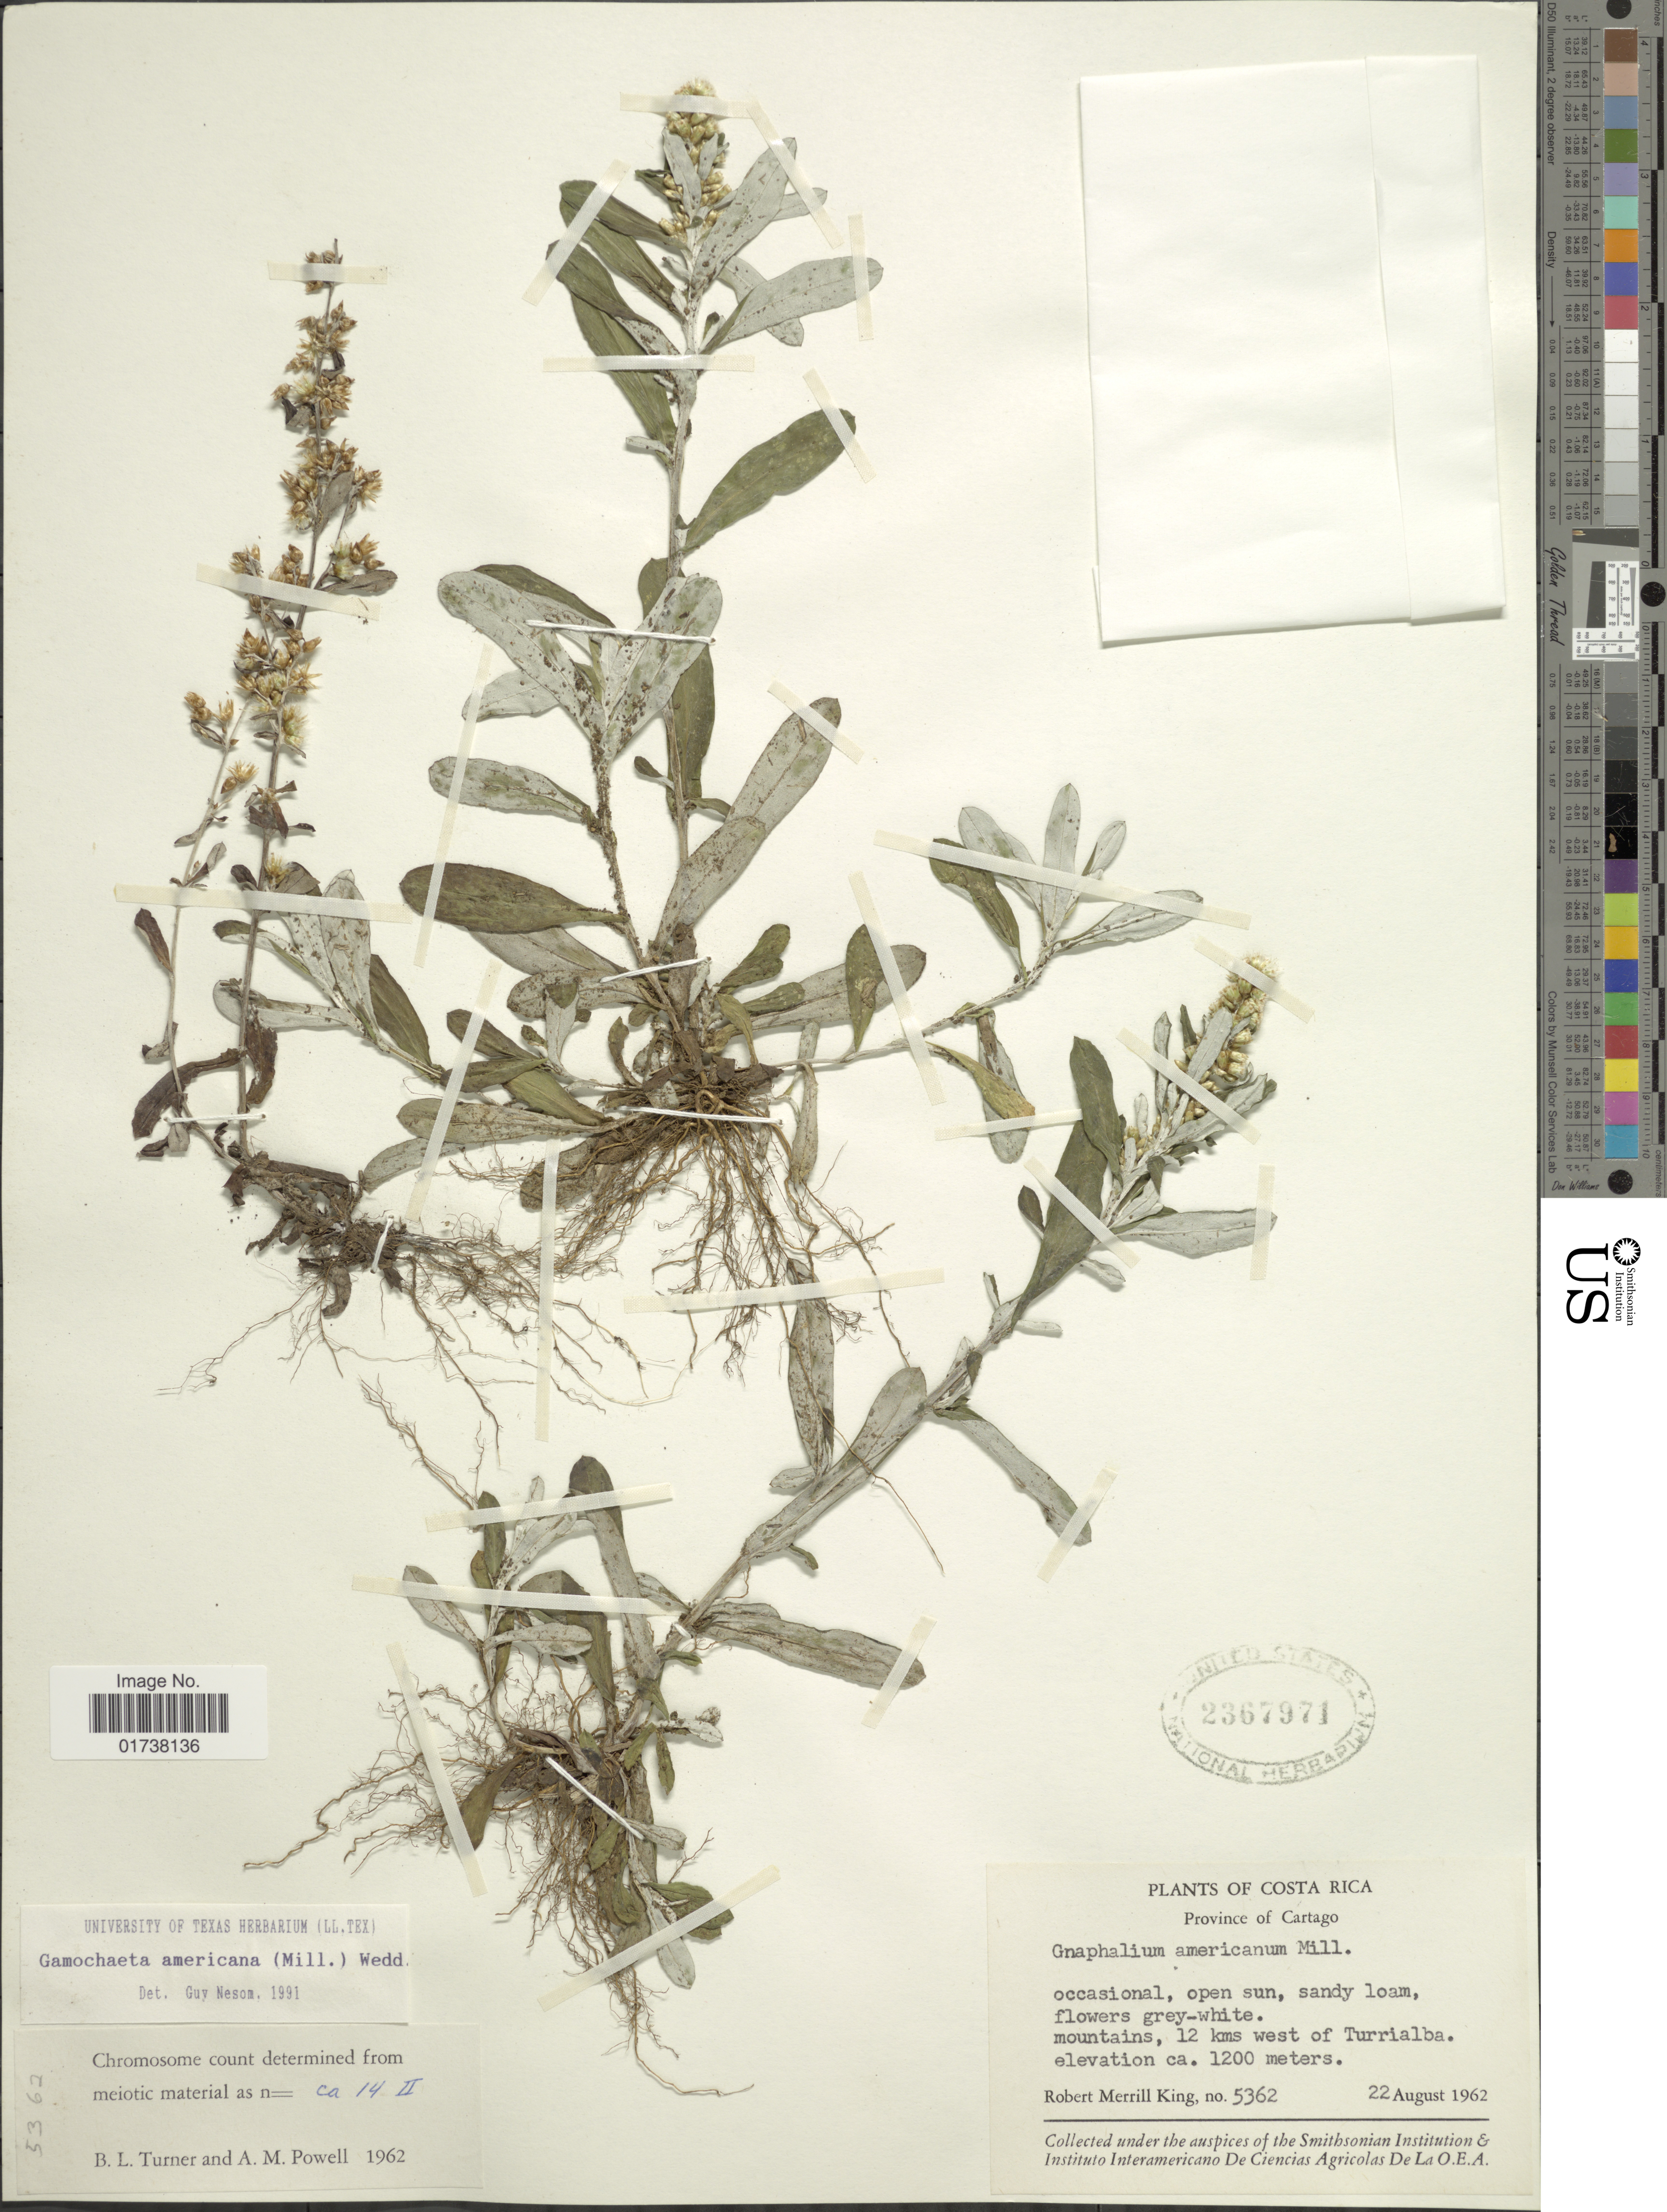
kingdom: Plantae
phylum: Tracheophyta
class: Magnoliopsida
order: Asterales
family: Asteraceae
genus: Gamochaeta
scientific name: Gamochaeta americana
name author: (Mill.) Wedd.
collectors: R. M. King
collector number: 5362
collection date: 1962-08-22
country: Costa Rica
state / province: Cartago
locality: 12 kms west of Turrialba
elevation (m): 1200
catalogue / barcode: US 2367971